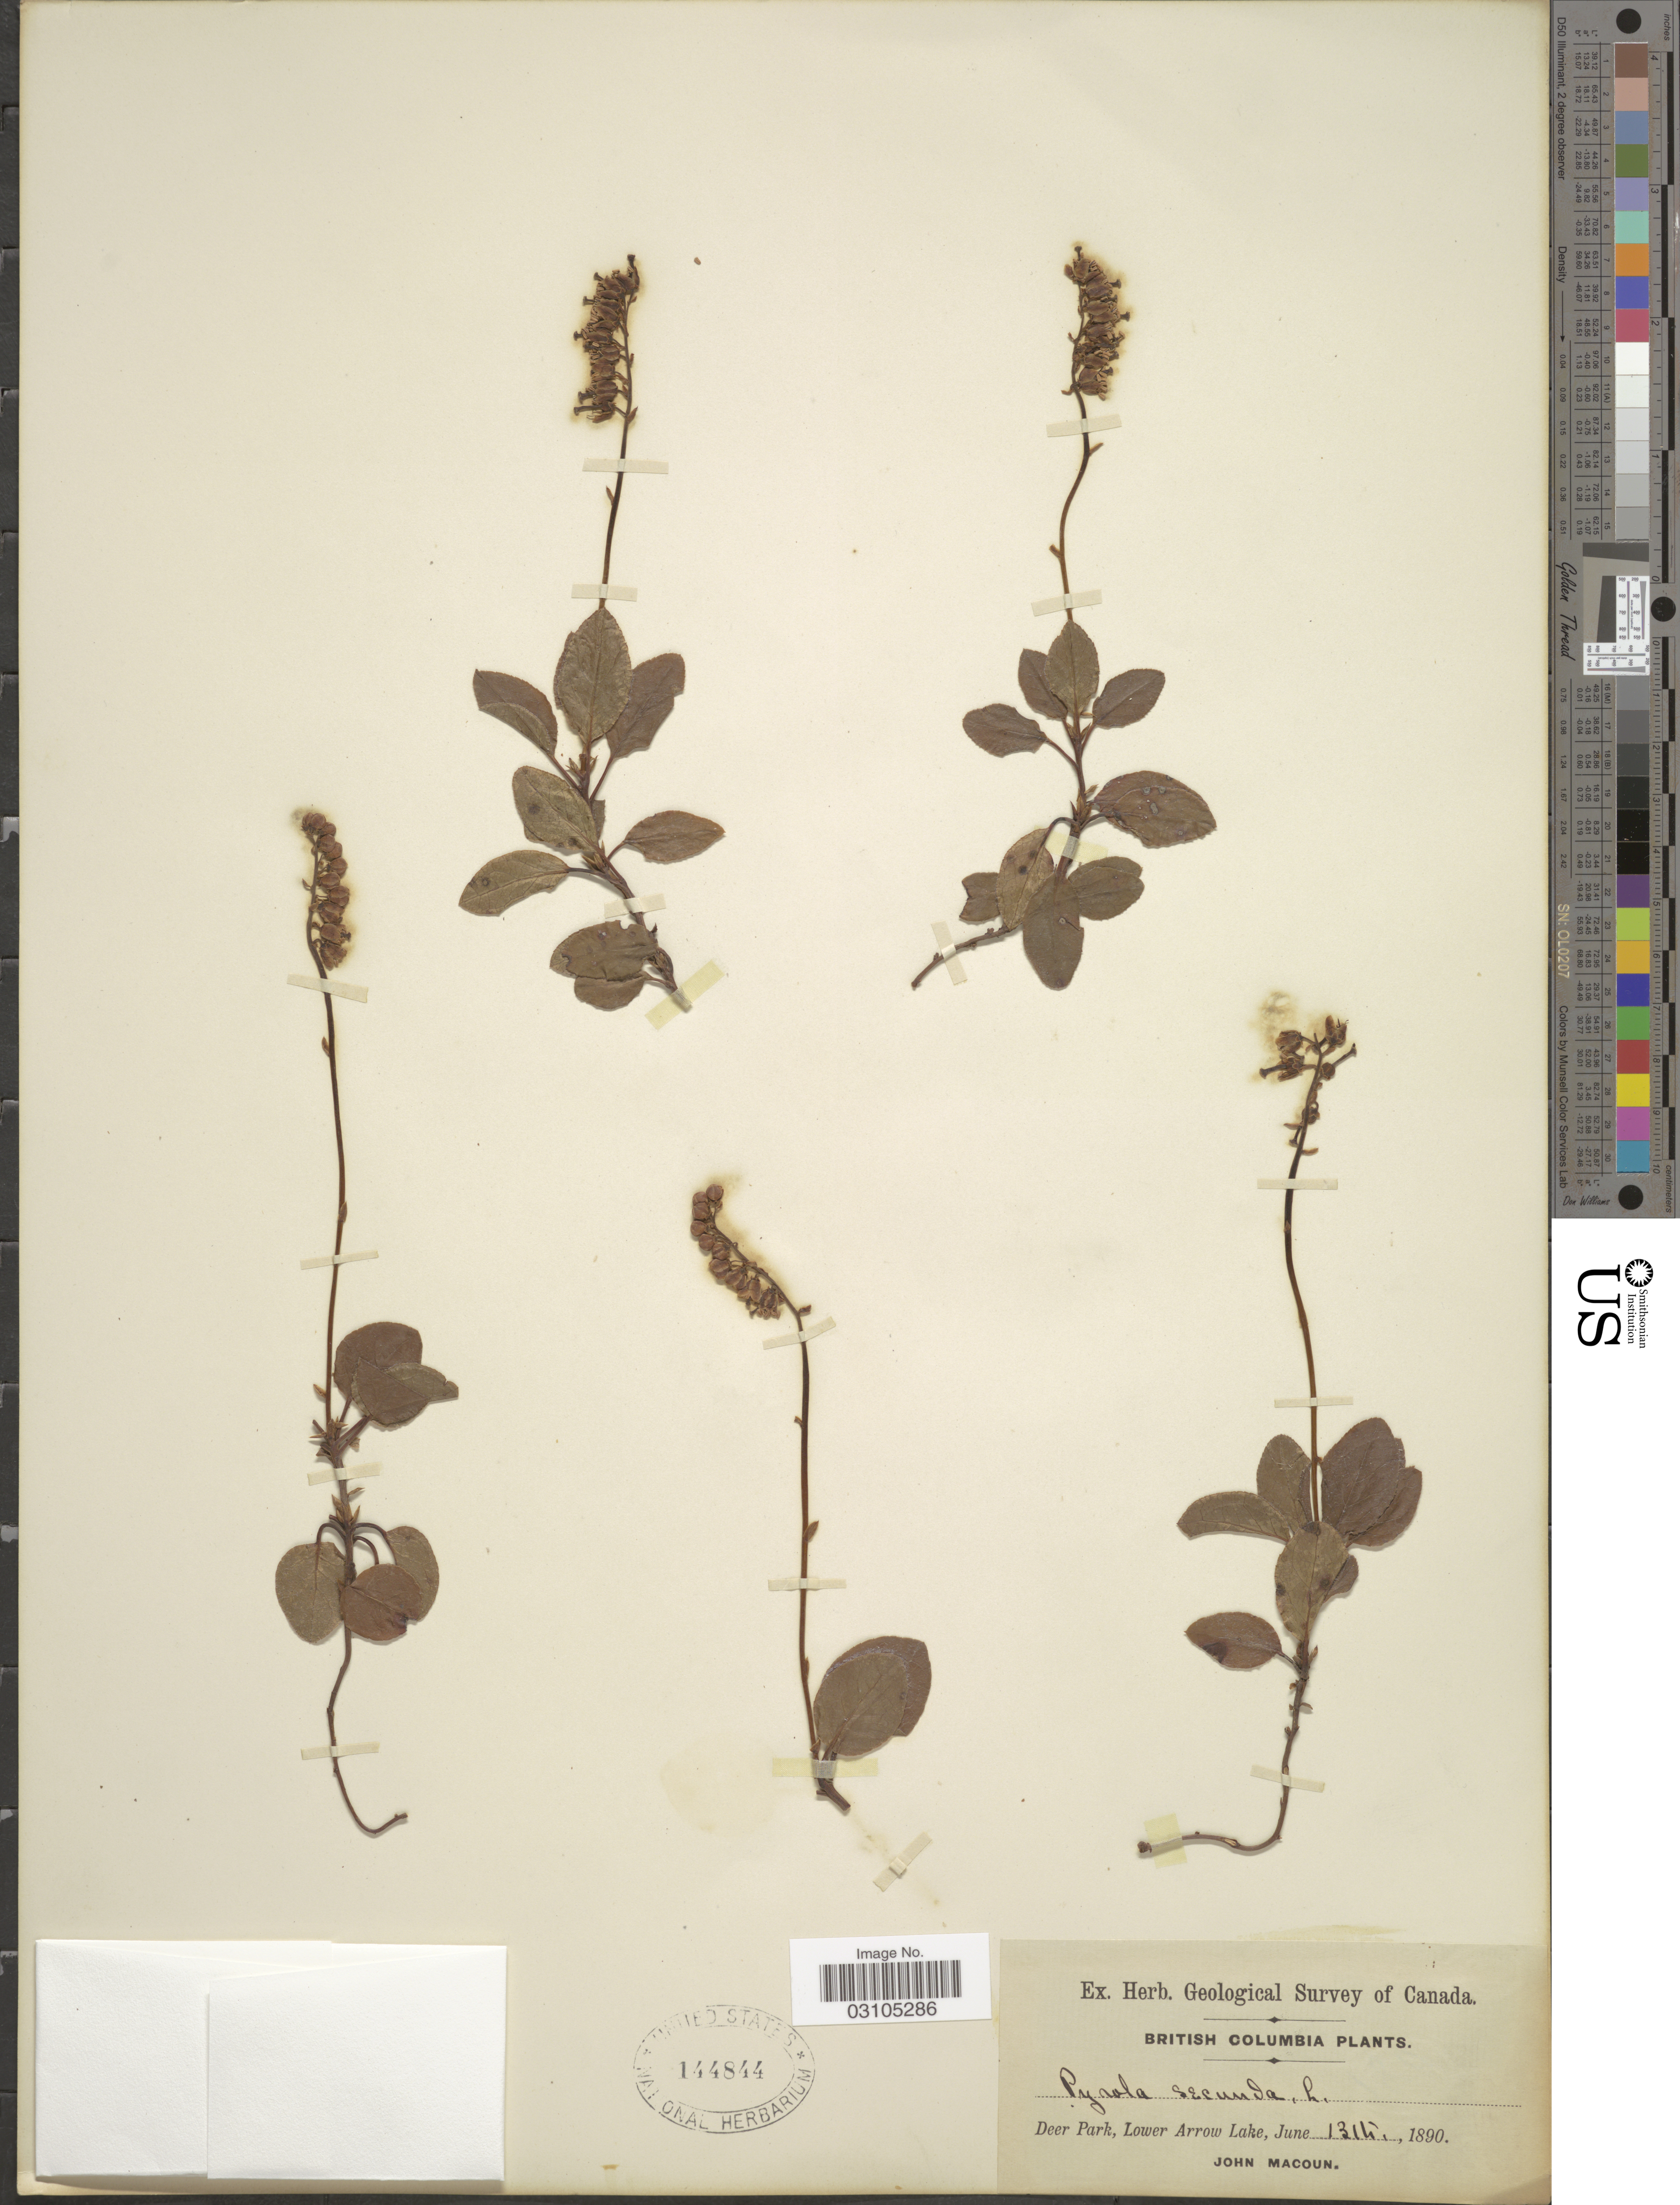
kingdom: Plantae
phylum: Tracheophyta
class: Magnoliopsida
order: Ericales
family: Ericaceae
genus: Orthilia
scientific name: Orthilia secunda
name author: (L.) House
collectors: J. Macoun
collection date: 1890-06-13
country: Canada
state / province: British Columbia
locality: Deer Park, Lower Arrow Lake.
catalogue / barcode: US 144844